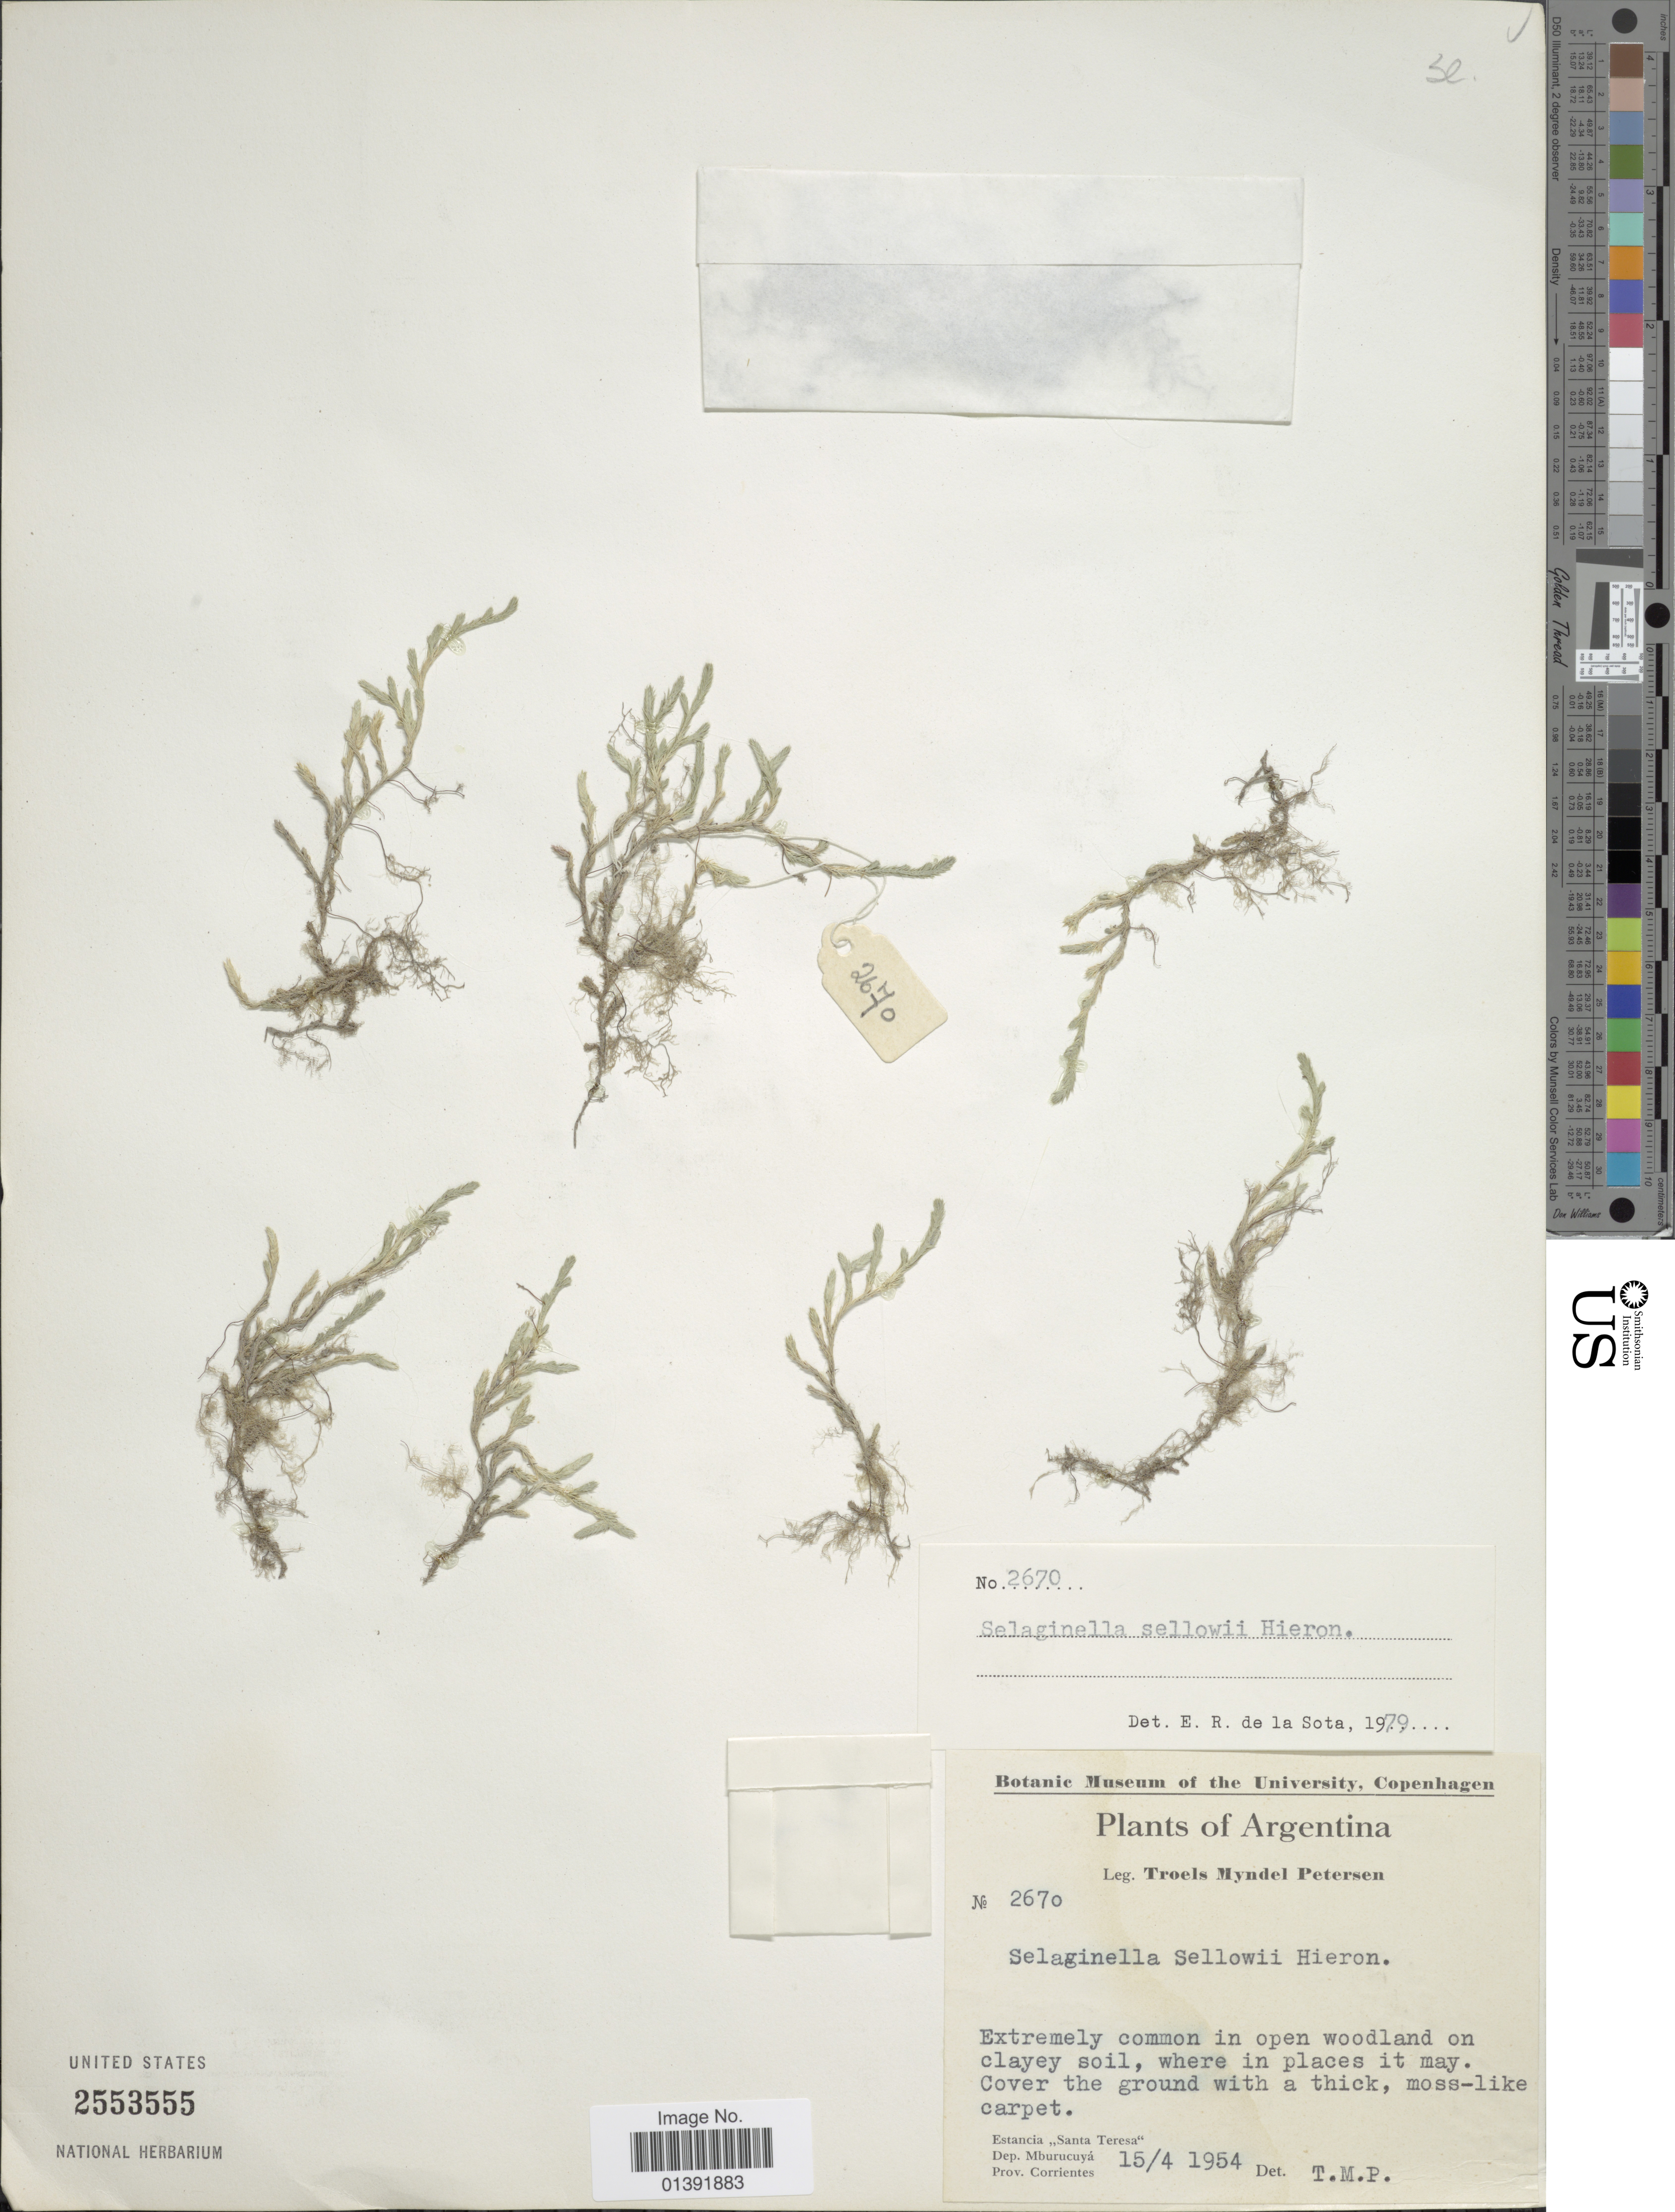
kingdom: Plantae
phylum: Tracheophyta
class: Lycopodiopsida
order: Selaginellales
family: Selaginellaceae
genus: Selaginella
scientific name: Selaginella sellowii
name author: Hieron.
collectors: T. Pederson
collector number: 2670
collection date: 1954-04-15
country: Argentina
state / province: Corrientes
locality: Estancia "Santa Teresa", Dep. Mburucuyá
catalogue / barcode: US 2553555